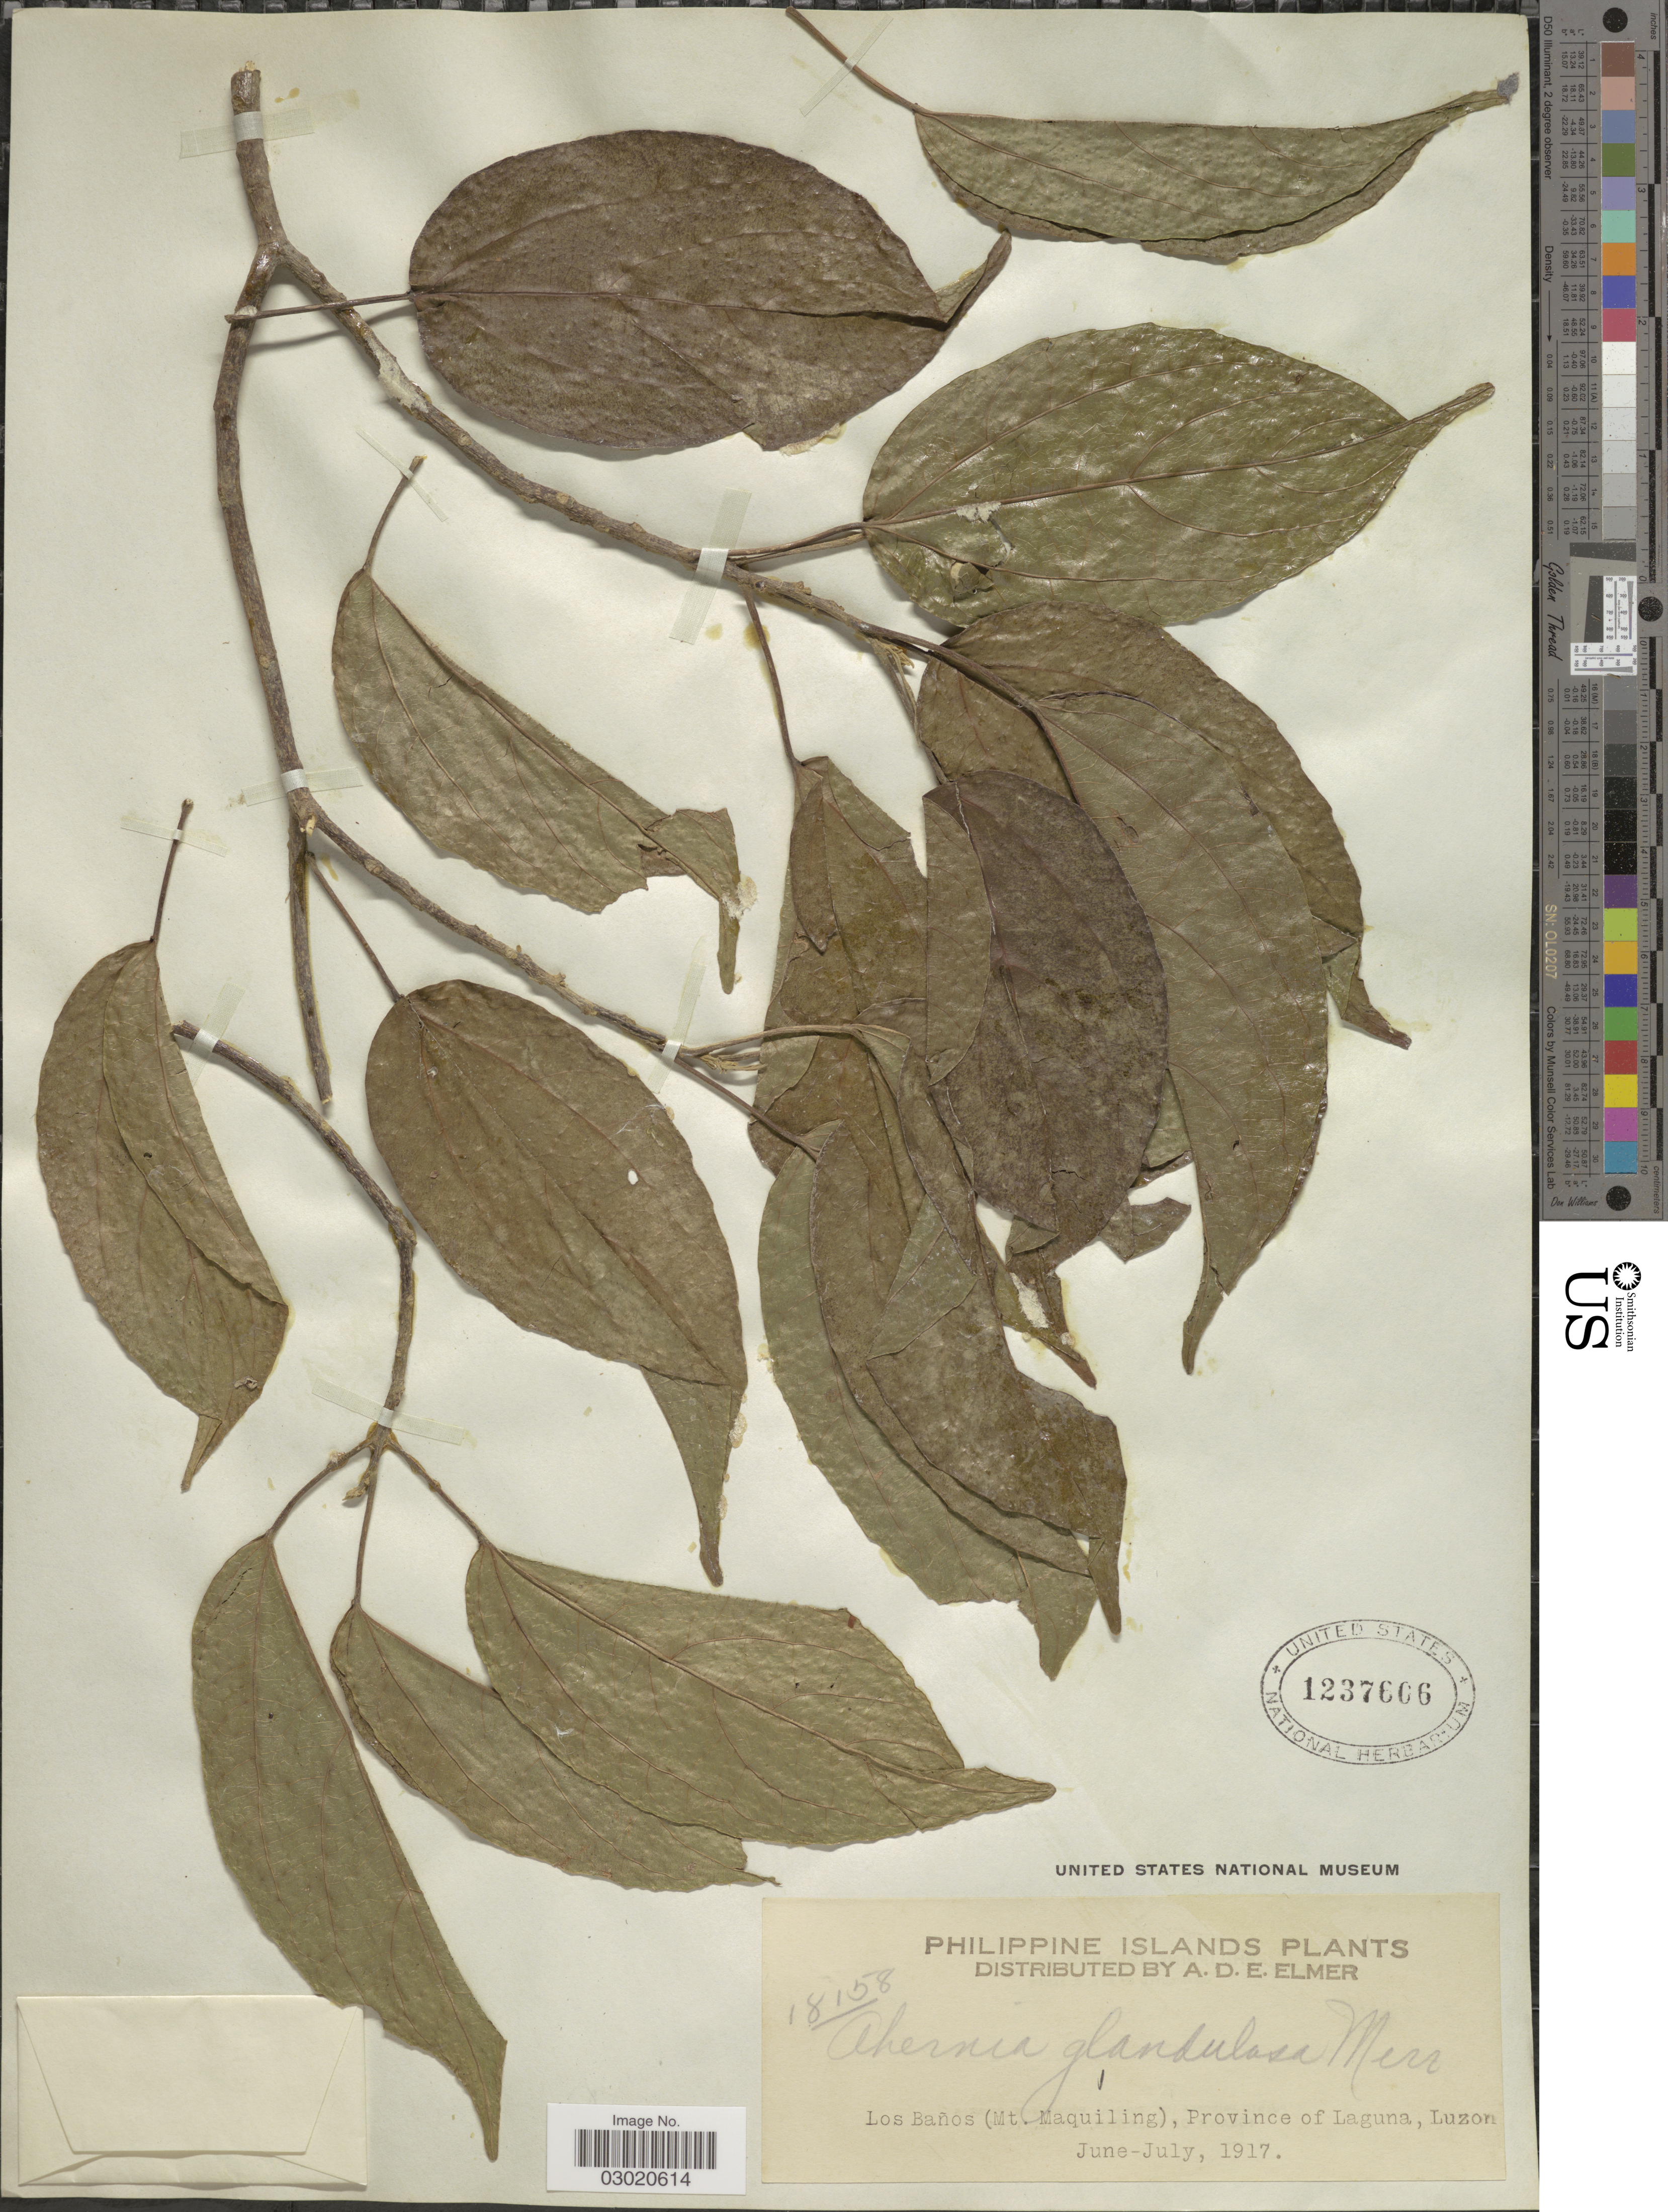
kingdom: Plantae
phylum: Tracheophyta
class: Magnoliopsida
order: Malpighiales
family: Achariaceae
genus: Ahernia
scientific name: Ahernia glandulosa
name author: Merr.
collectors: A. D. E. Elmer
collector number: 18158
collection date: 1917-06/1917-07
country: Philippines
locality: Los Baños (Mt. Maquiling), Province of Laguna, Luzon.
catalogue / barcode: US 1237606